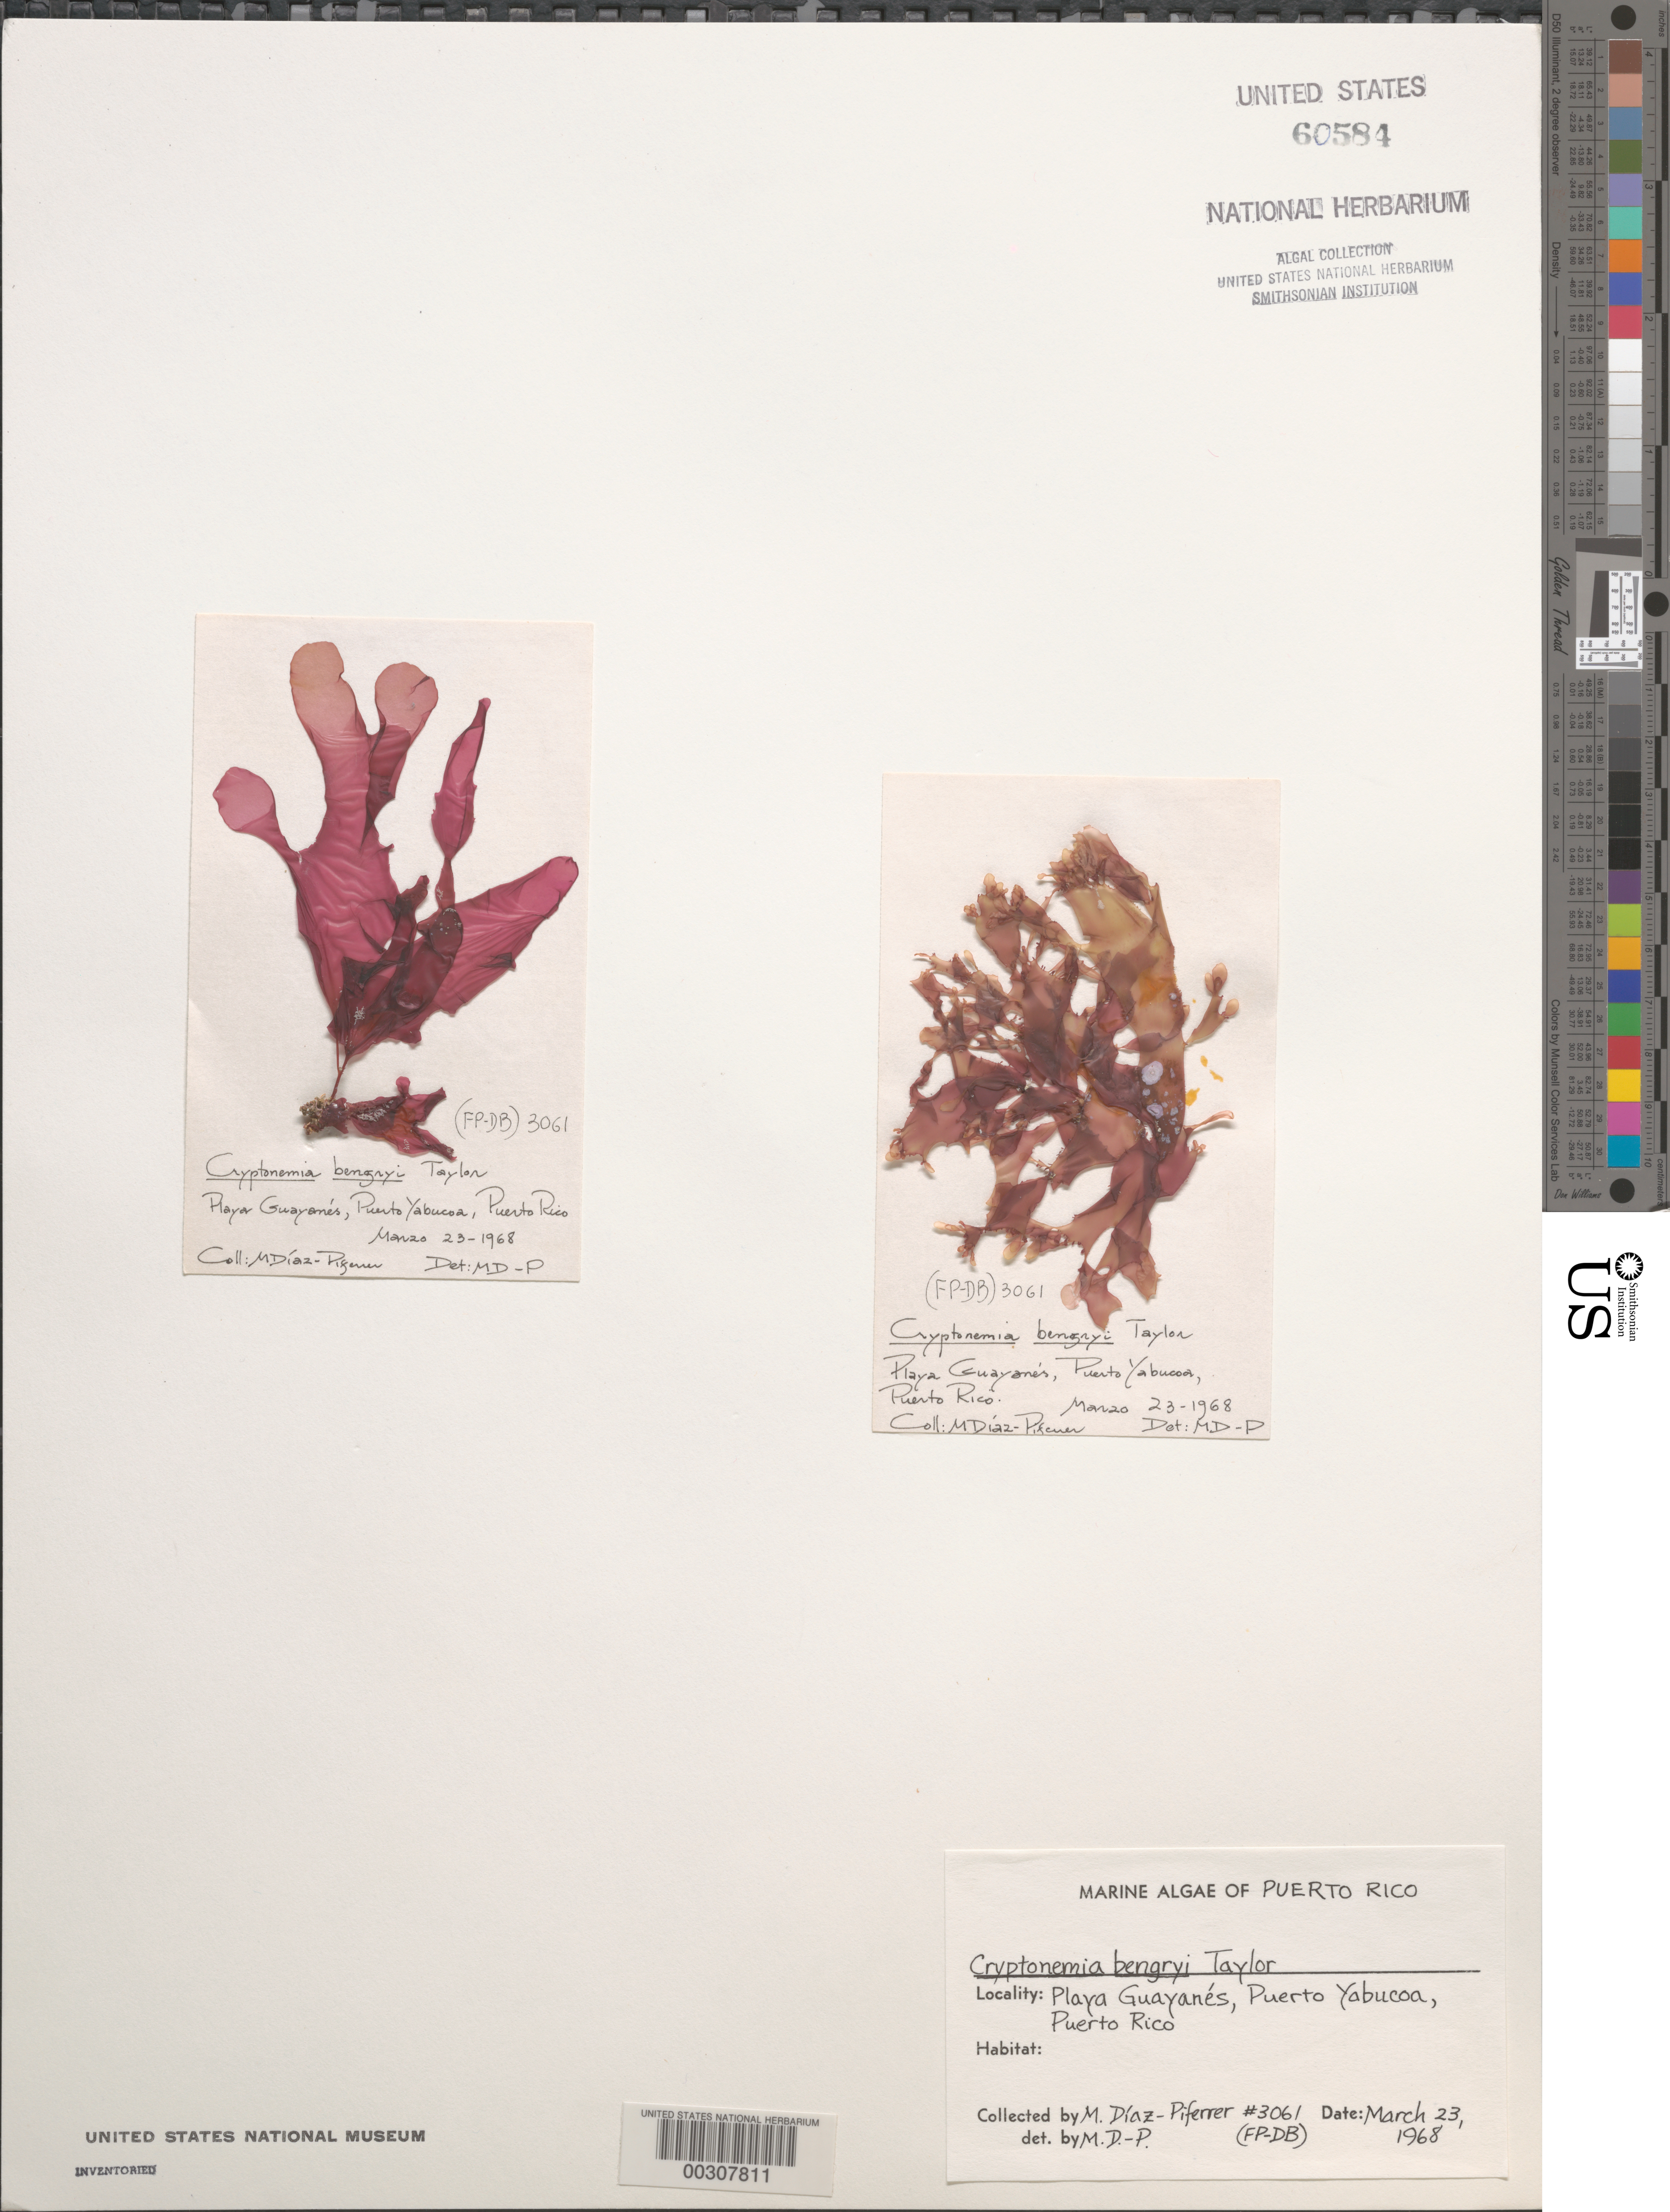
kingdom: Plantae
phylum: Rhodophyta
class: Florideophyceae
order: Halymeniales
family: Halymeniaceae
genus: Cryptonemia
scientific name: Cryptonemia bengryi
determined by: Diaz-Piferrer, M.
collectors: M. Diaz-Piferrer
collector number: (fp-db) 3061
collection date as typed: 23 Mar 1968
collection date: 1968-03-23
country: Puerto Rico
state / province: Yabucoa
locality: Playa Guayanes, Puerto Yabucoa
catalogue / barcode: US 60584